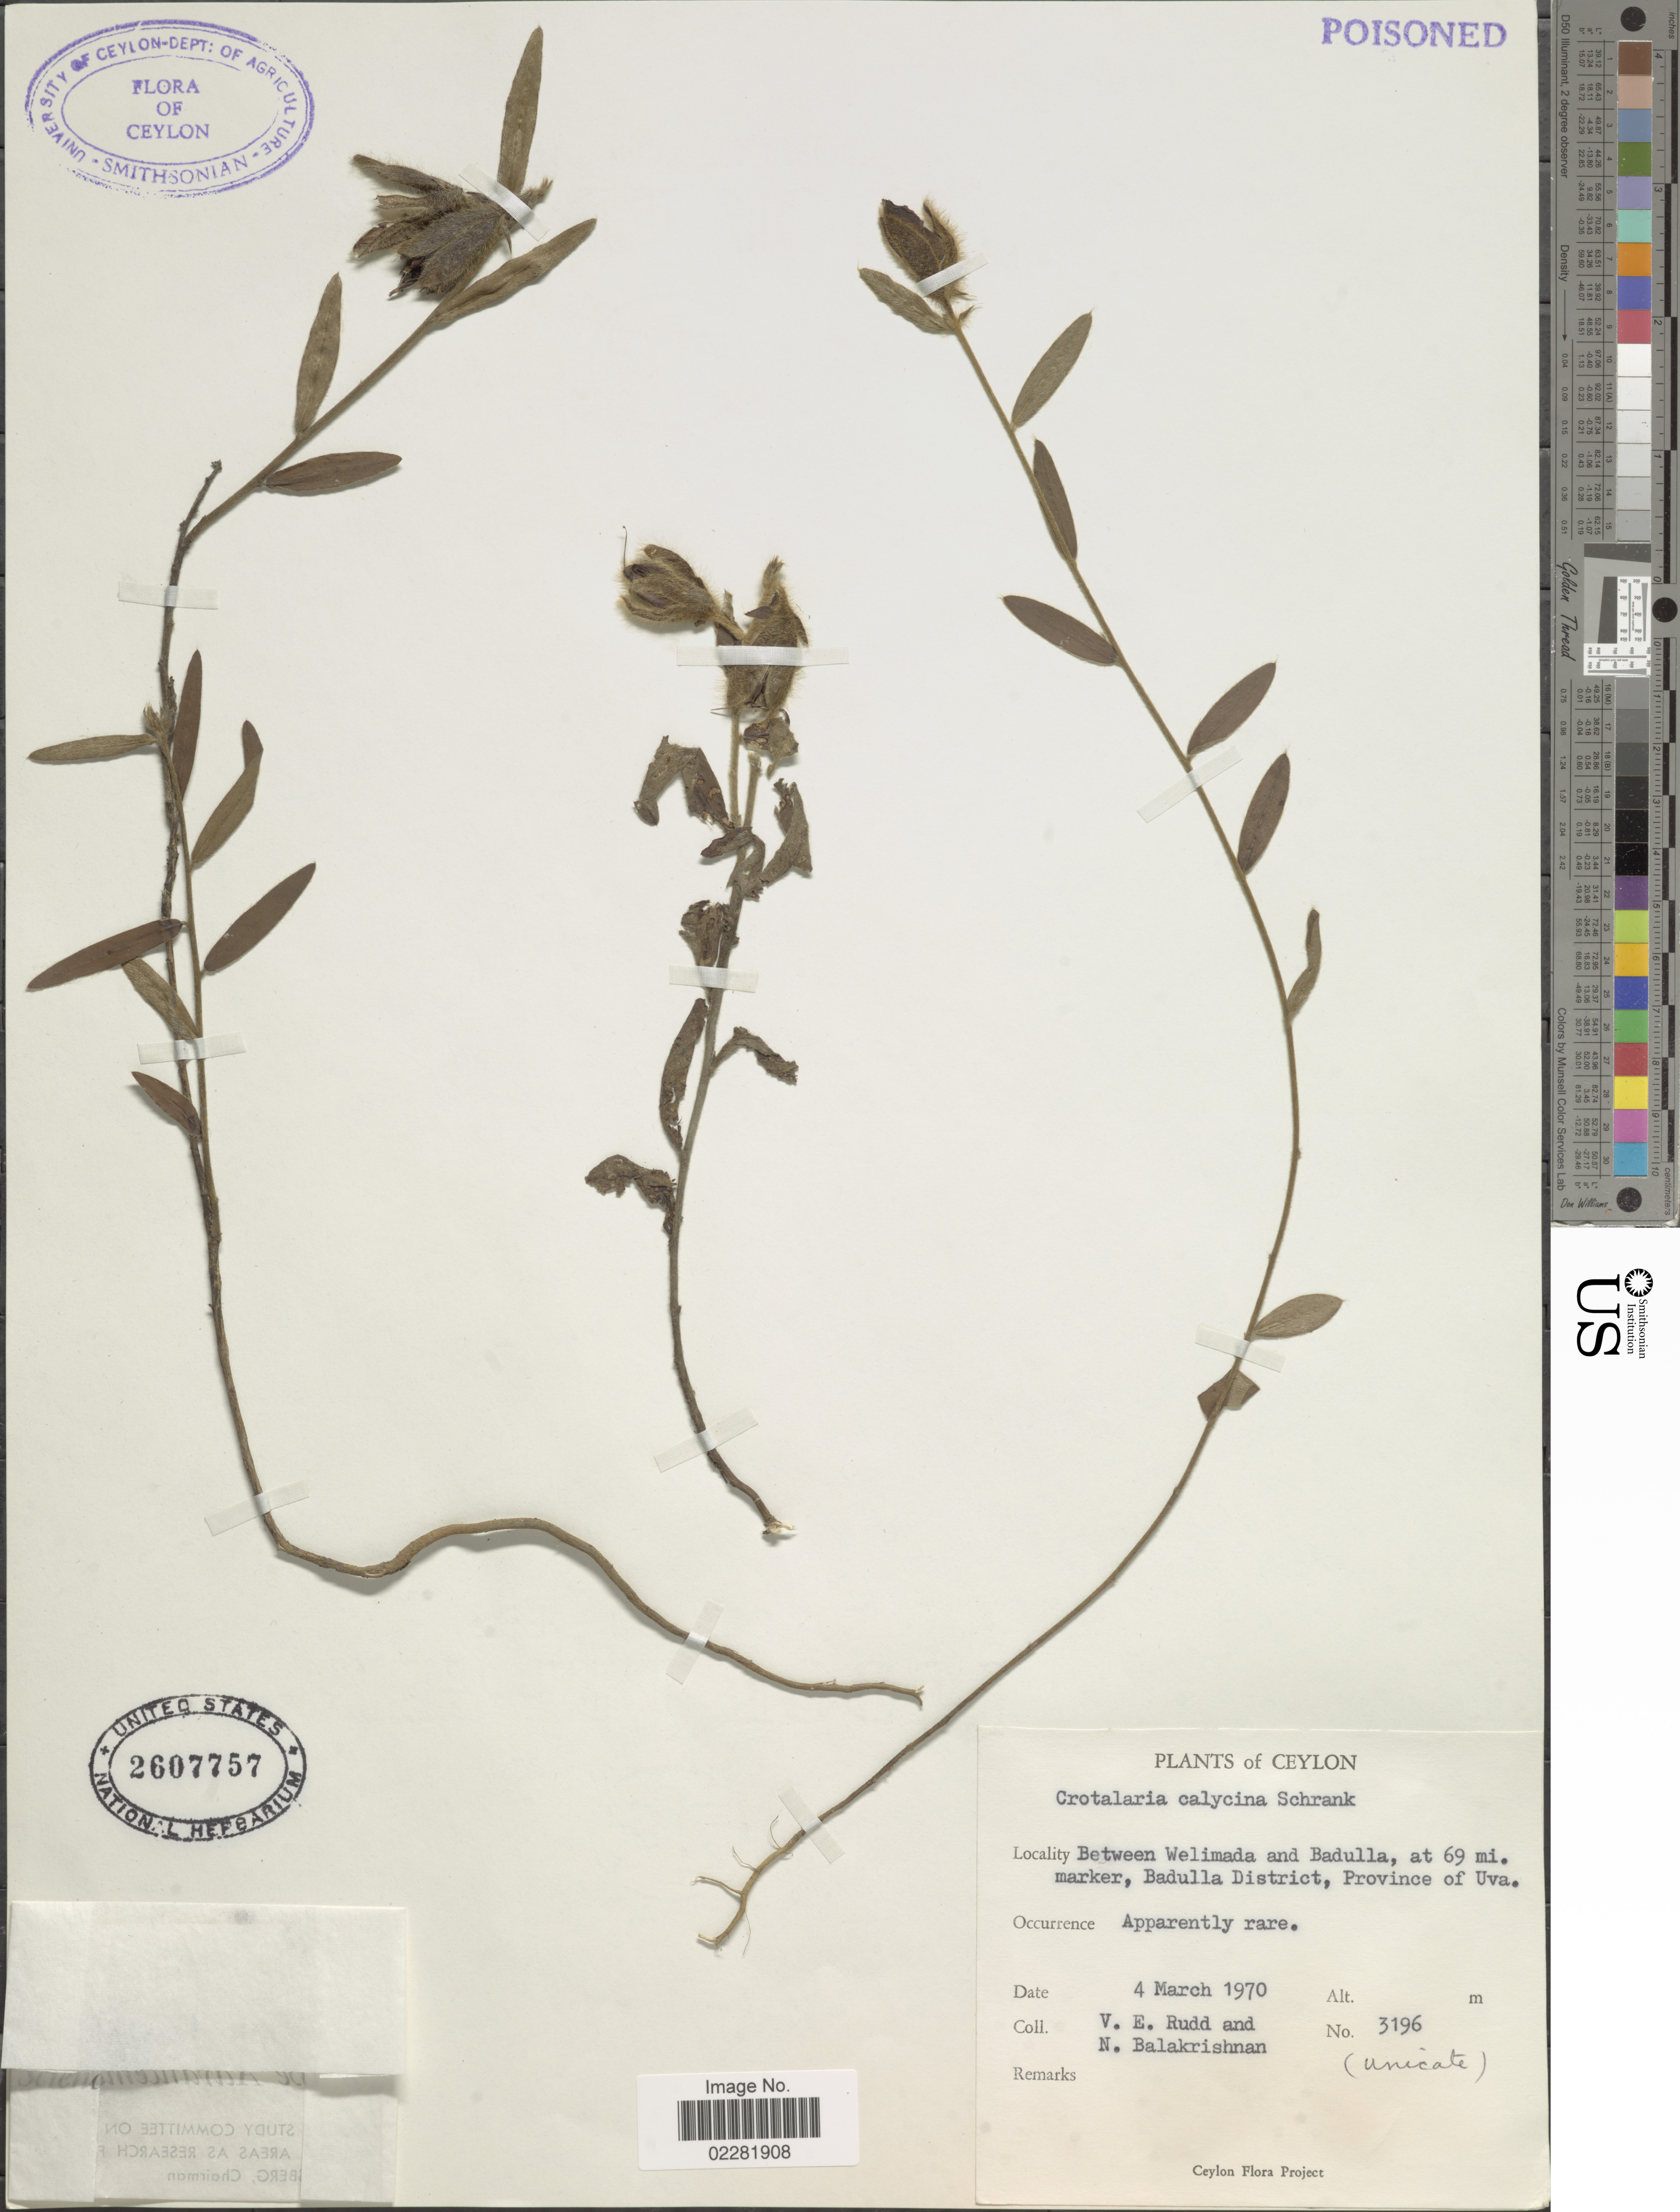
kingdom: Plantae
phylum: Tracheophyta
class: Magnoliopsida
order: Fabales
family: Fabaceae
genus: Crotalaria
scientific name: Crotalaria calycina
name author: Schrank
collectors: V. E. Rudd & N. Balakrishnan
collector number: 3196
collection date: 1970-03-04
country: Sri Lanka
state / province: Uva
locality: Ceylon, Between Welimada and Badulla, at 69 mi. marker, Badulla District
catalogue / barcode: US 2607757